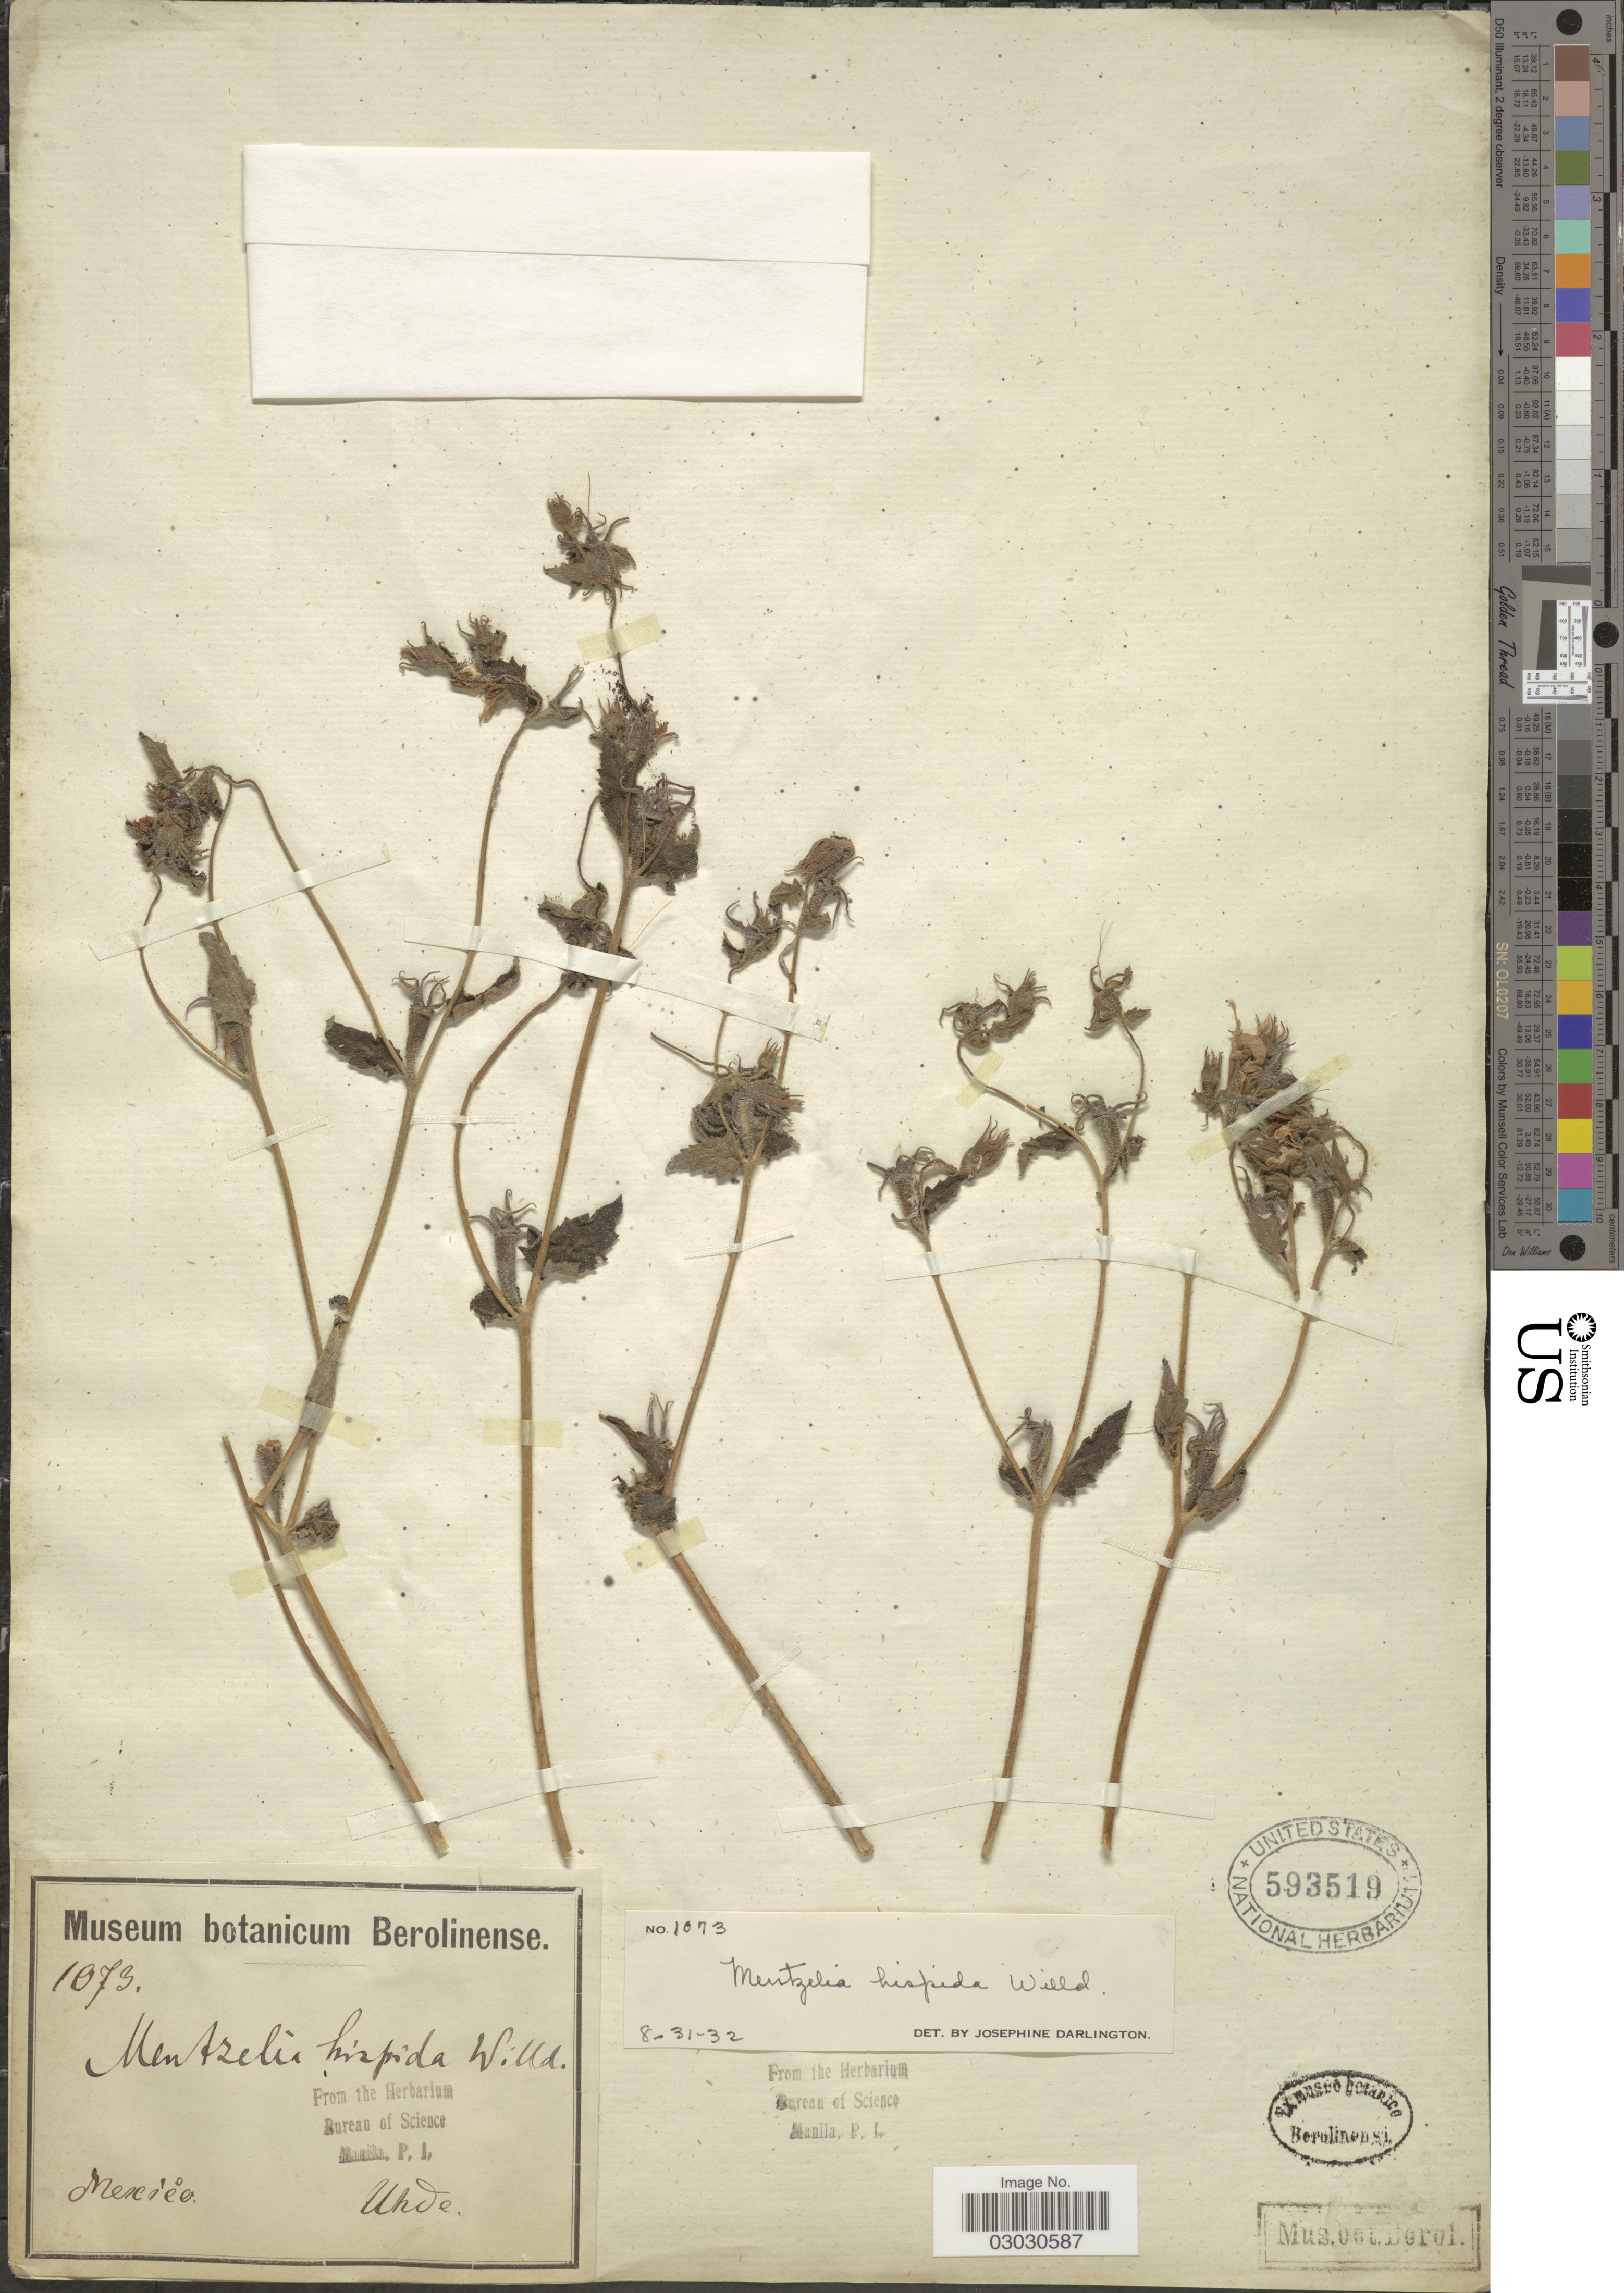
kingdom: Plantae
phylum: Tracheophyta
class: Magnoliopsida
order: Cornales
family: Loasaceae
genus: Mentzelia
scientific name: Mentzelia hispida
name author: Willd.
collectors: Uhde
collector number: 1073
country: Mexico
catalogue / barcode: US 593519